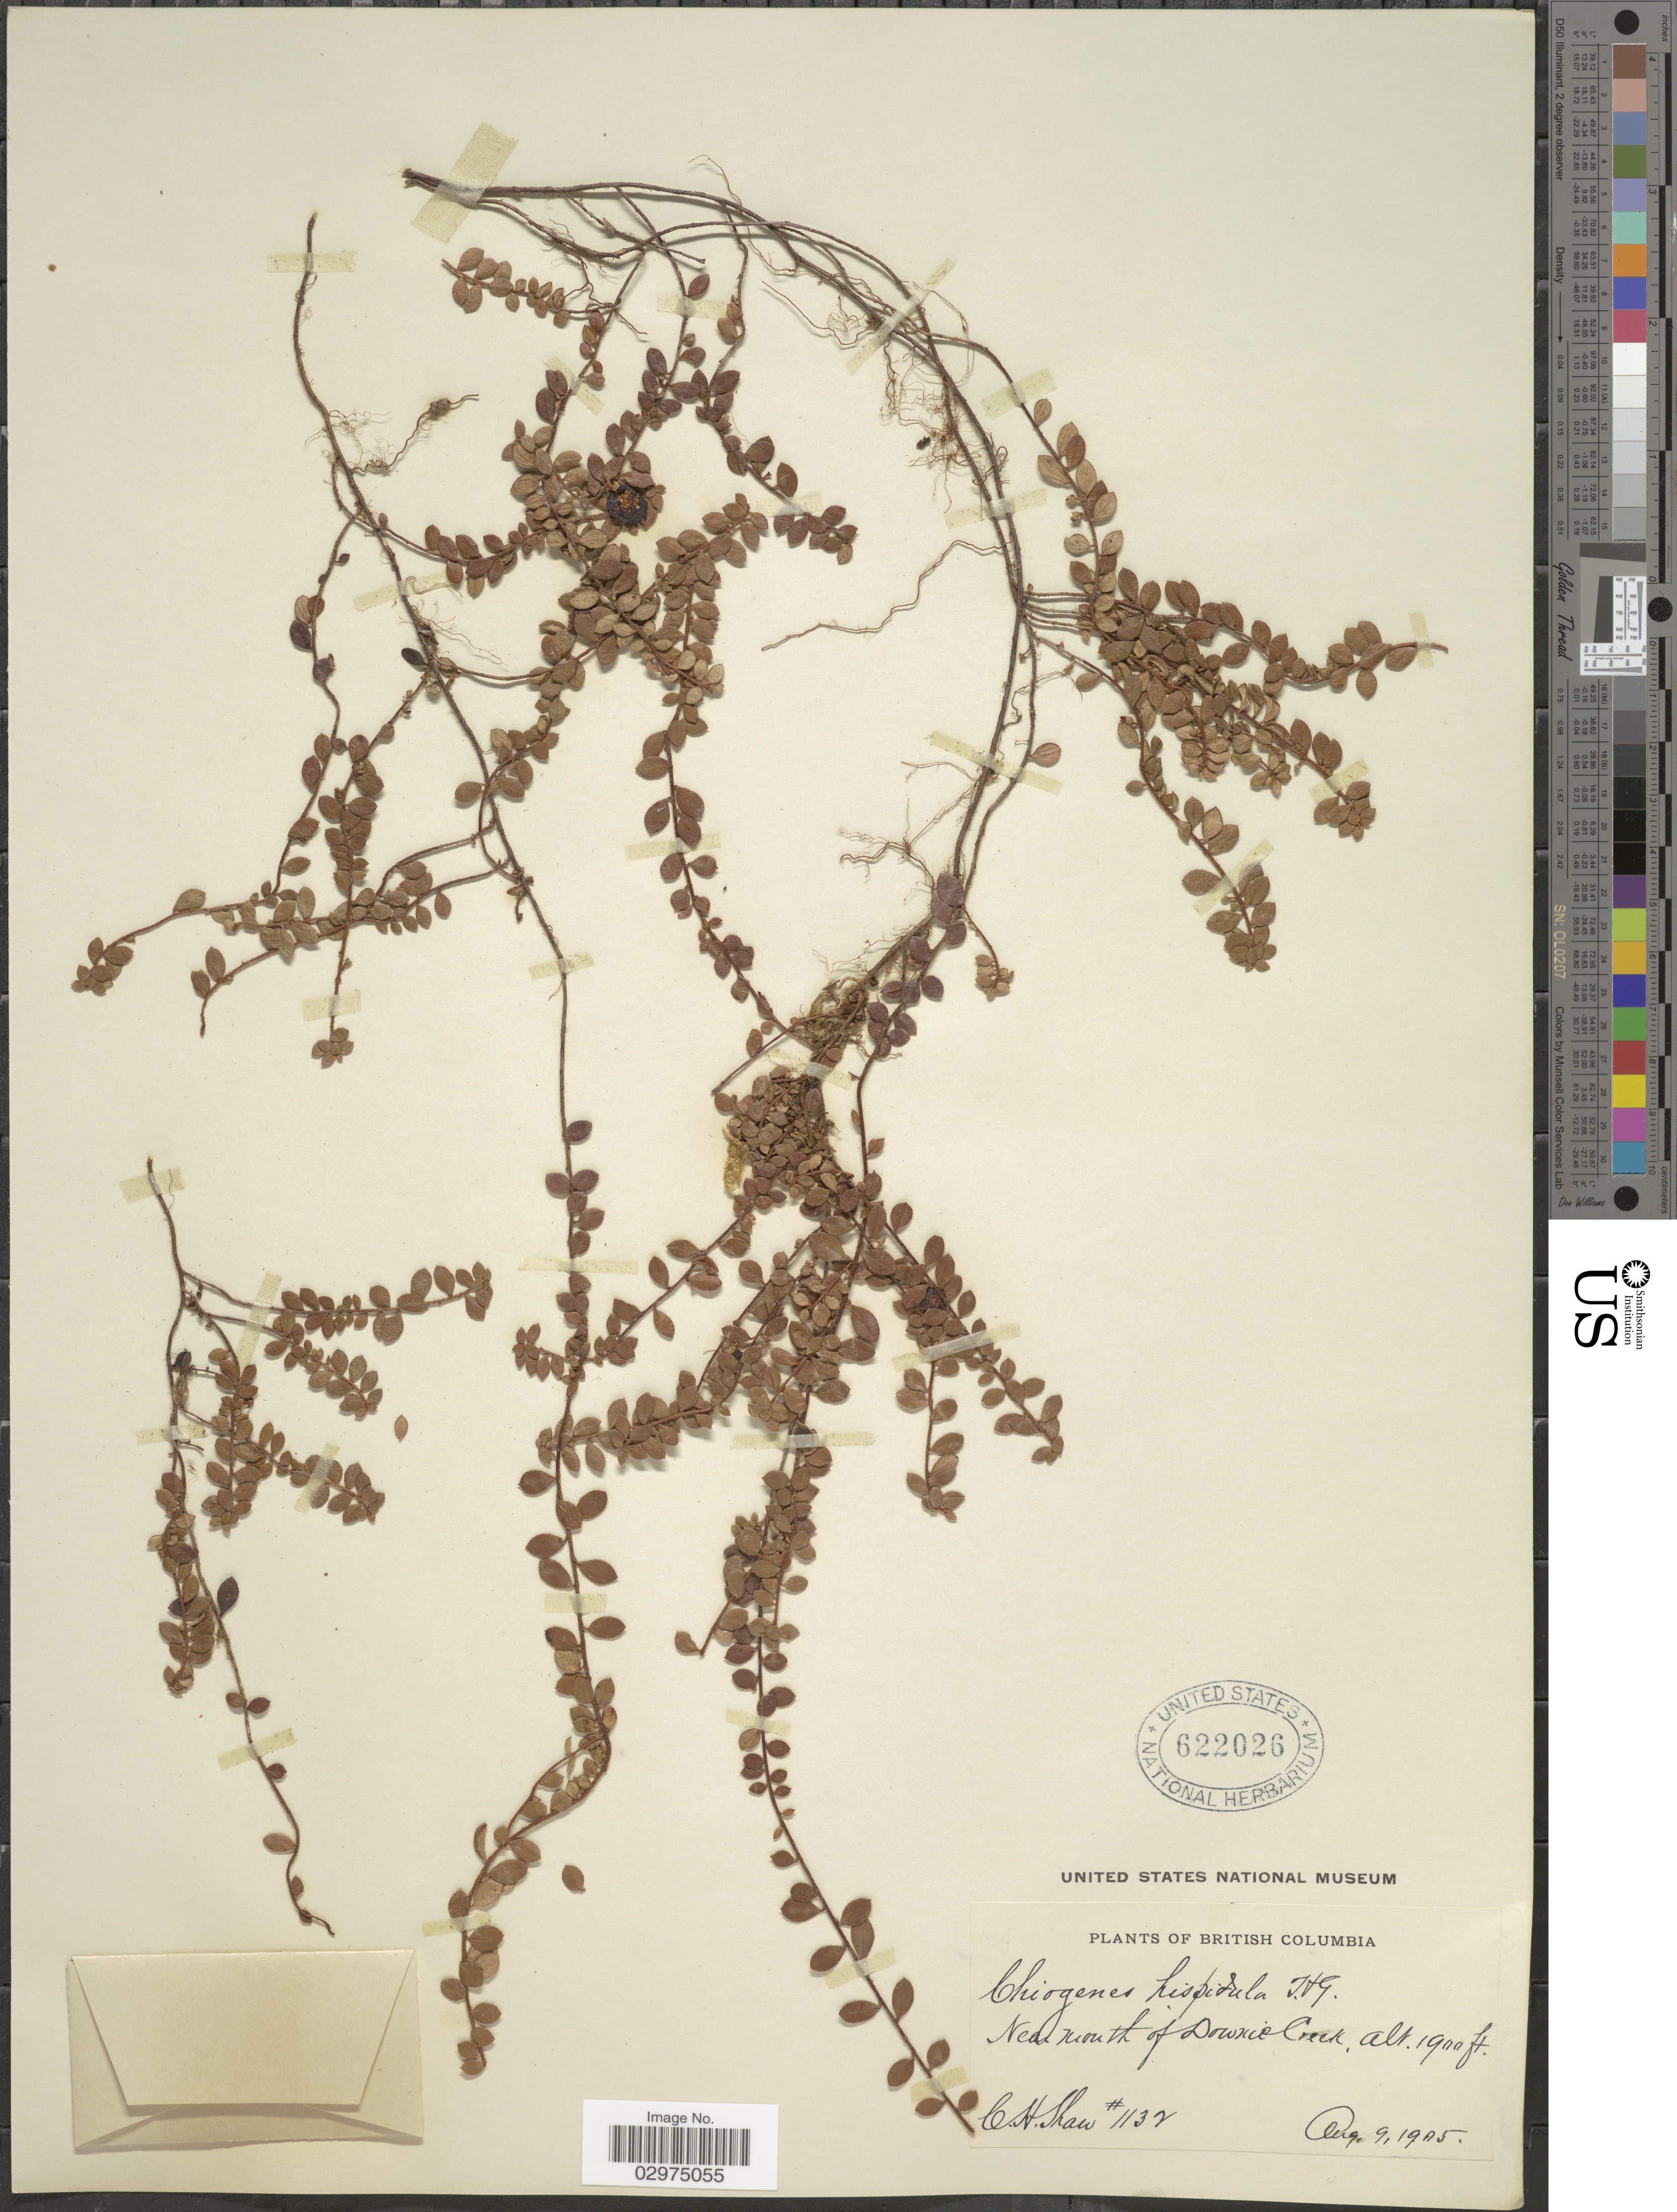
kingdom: Plantae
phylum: Tracheophyta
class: Magnoliopsida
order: Ericales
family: Ericaceae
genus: Gaultheria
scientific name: Gaultheria hispidula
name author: (L.) Muhl. ex Bigelow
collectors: C. H. Shaw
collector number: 1132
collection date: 1905-08-09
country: Canada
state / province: British Columbia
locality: Near mouth of Downie Creek.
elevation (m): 579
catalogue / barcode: US 622026